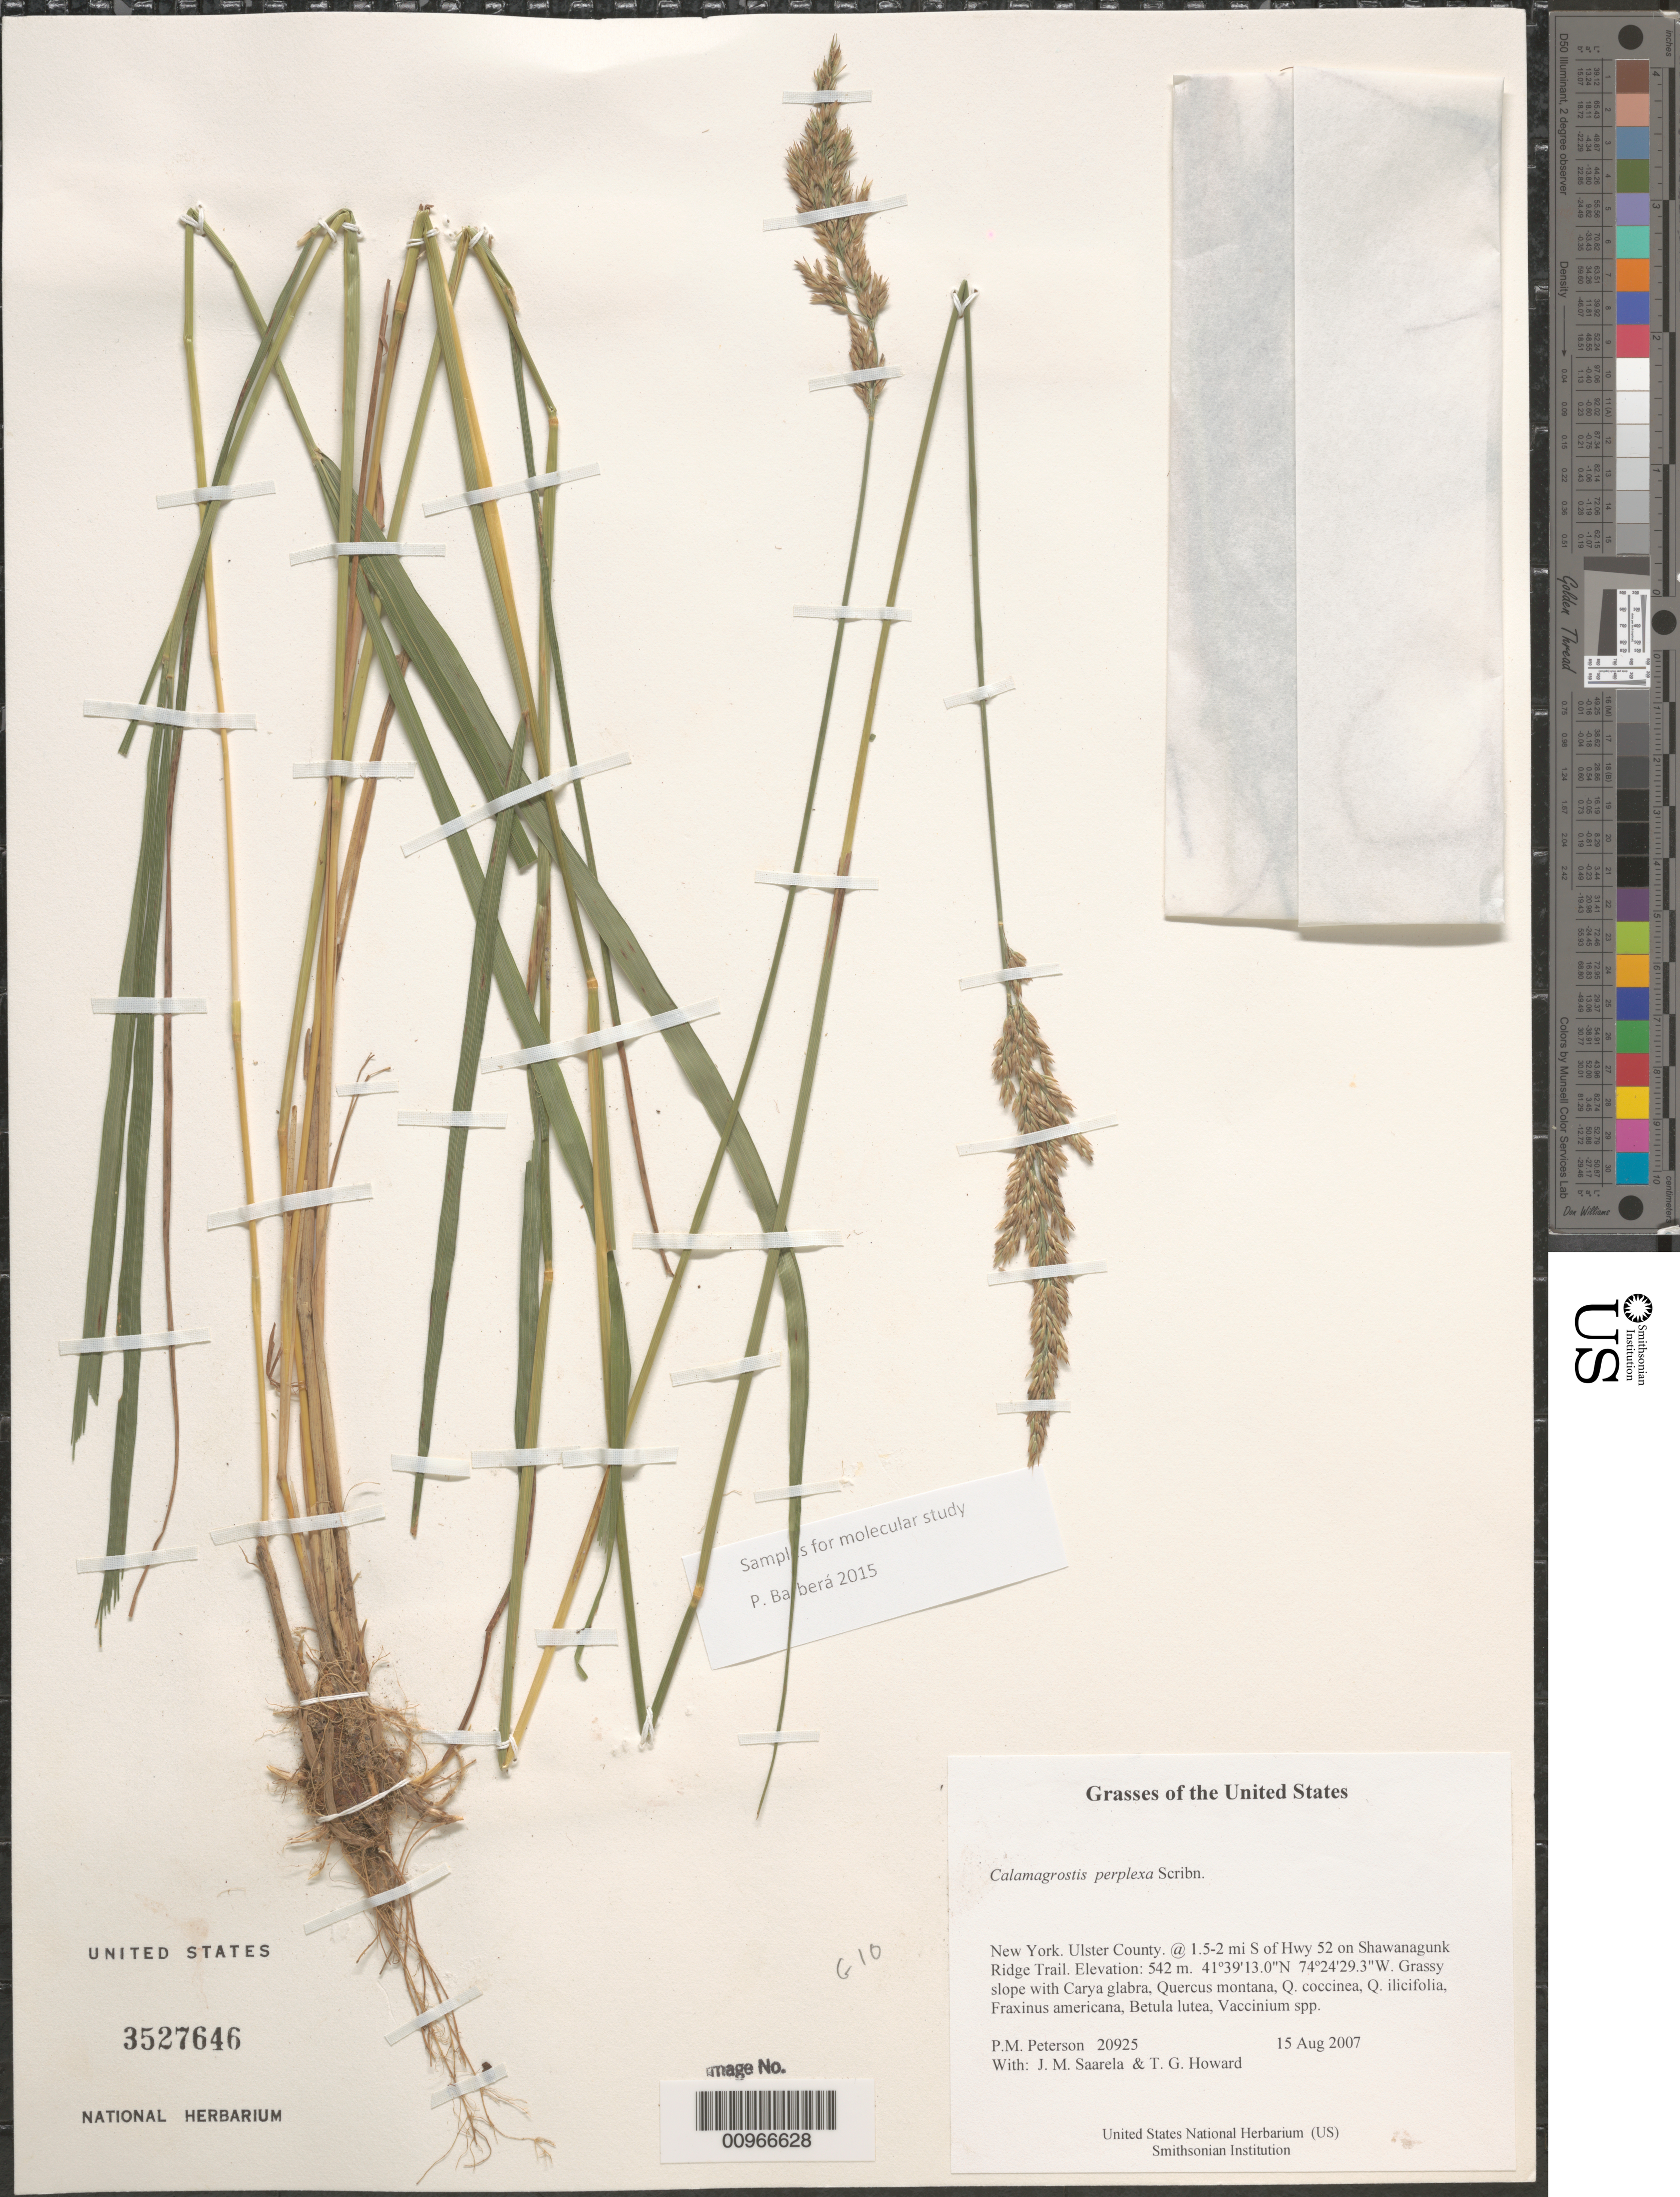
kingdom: Plantae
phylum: Tracheophyta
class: Liliopsida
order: Poales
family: Poaceae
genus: Calamagrostis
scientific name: Calamagrostis perplexa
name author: Scribn.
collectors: P. M. Peterson, J. Saarela & T. G. Howard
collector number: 20925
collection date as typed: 15 Aug 2007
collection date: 2007-08-15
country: United States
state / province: New York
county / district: Ulster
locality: @ 1.5-2 mi S of Hwy 52 on Shawanagunk Ridge Trail.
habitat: Grassy slope with Carya glabra, Quercus montana, Q. coccinea, Q. ilicifolia, Fraxinus americana, Betula lutea, Vaccinium spp.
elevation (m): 542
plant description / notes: Tissue sample 20925.31 depleted before it could be imported into EMu (4 Jun 2018). No Biorepository ID was ever assigned.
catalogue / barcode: US 3527646